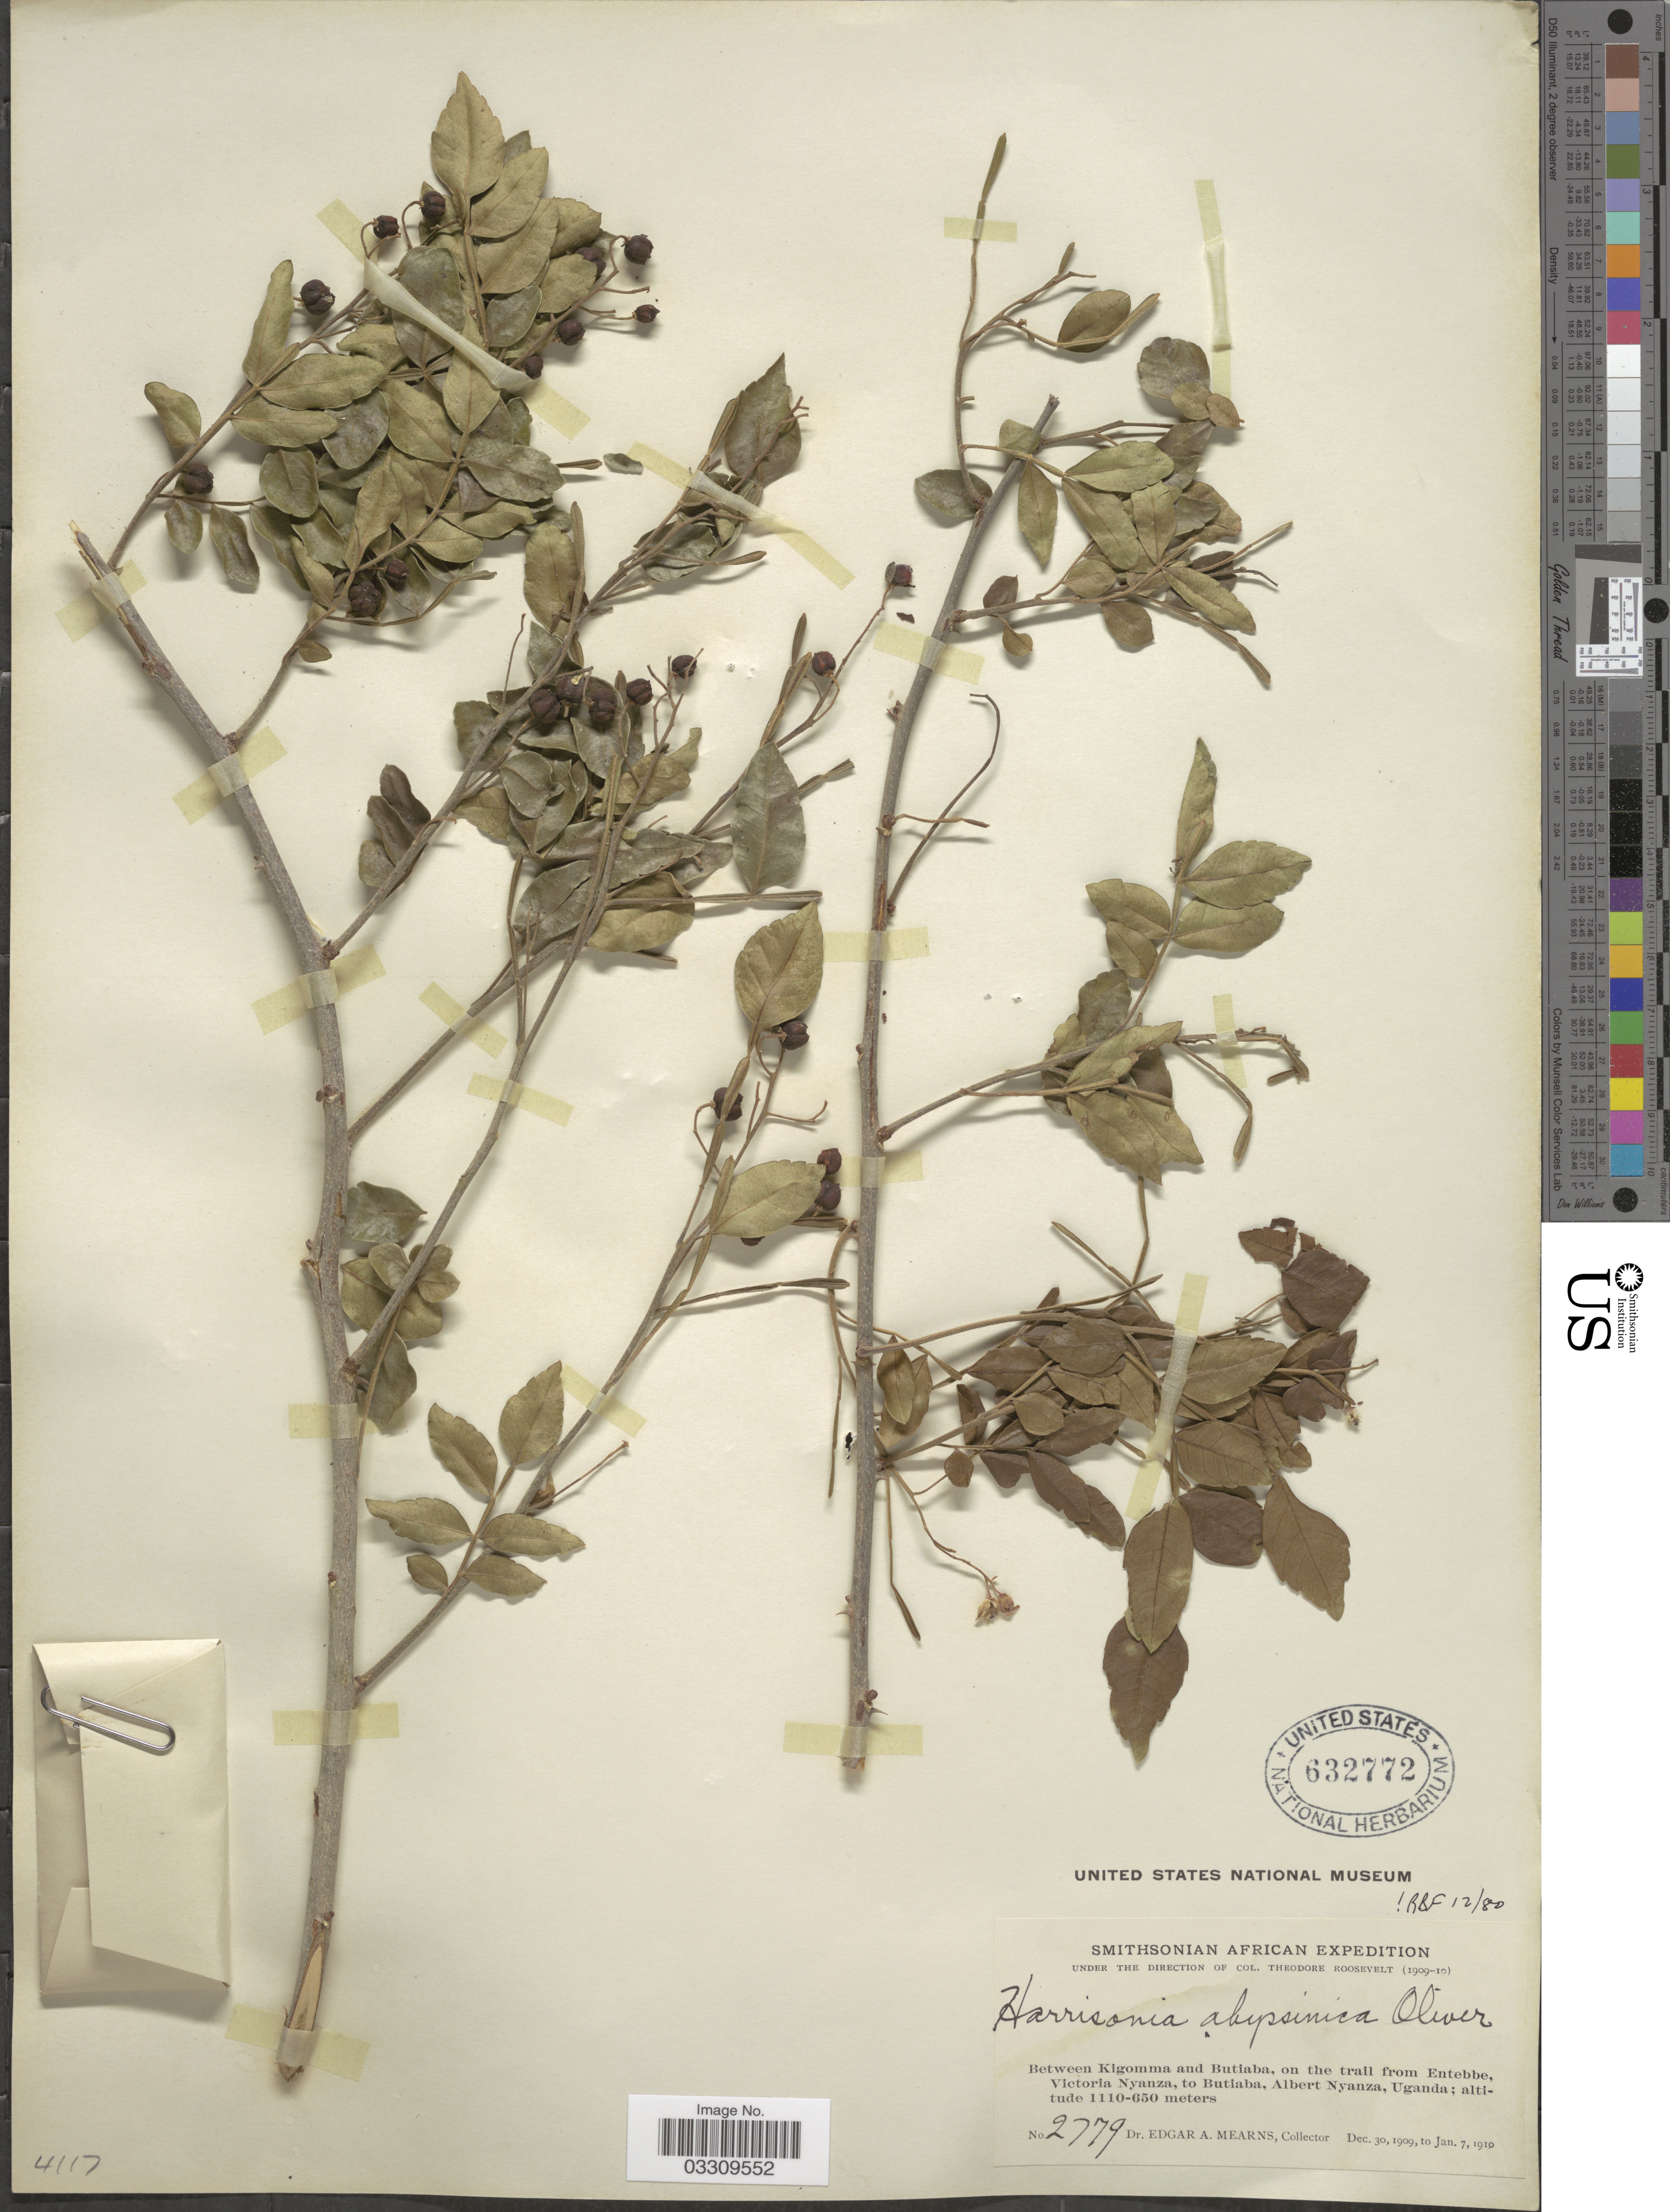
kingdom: Plantae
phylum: Tracheophyta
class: Magnoliopsida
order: Sapindales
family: Rutaceae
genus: Harrisonia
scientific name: Harrisonia abyssinica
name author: Oliv.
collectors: E. A. Mearns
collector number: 2779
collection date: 1909-12-30/1910-01-07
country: Uganda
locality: Between Kigomma and Butiaba, on the trail from Entebbe, Victoria Nyanza, to Butiaba, Albert Nyanza.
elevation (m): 650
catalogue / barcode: US 632772